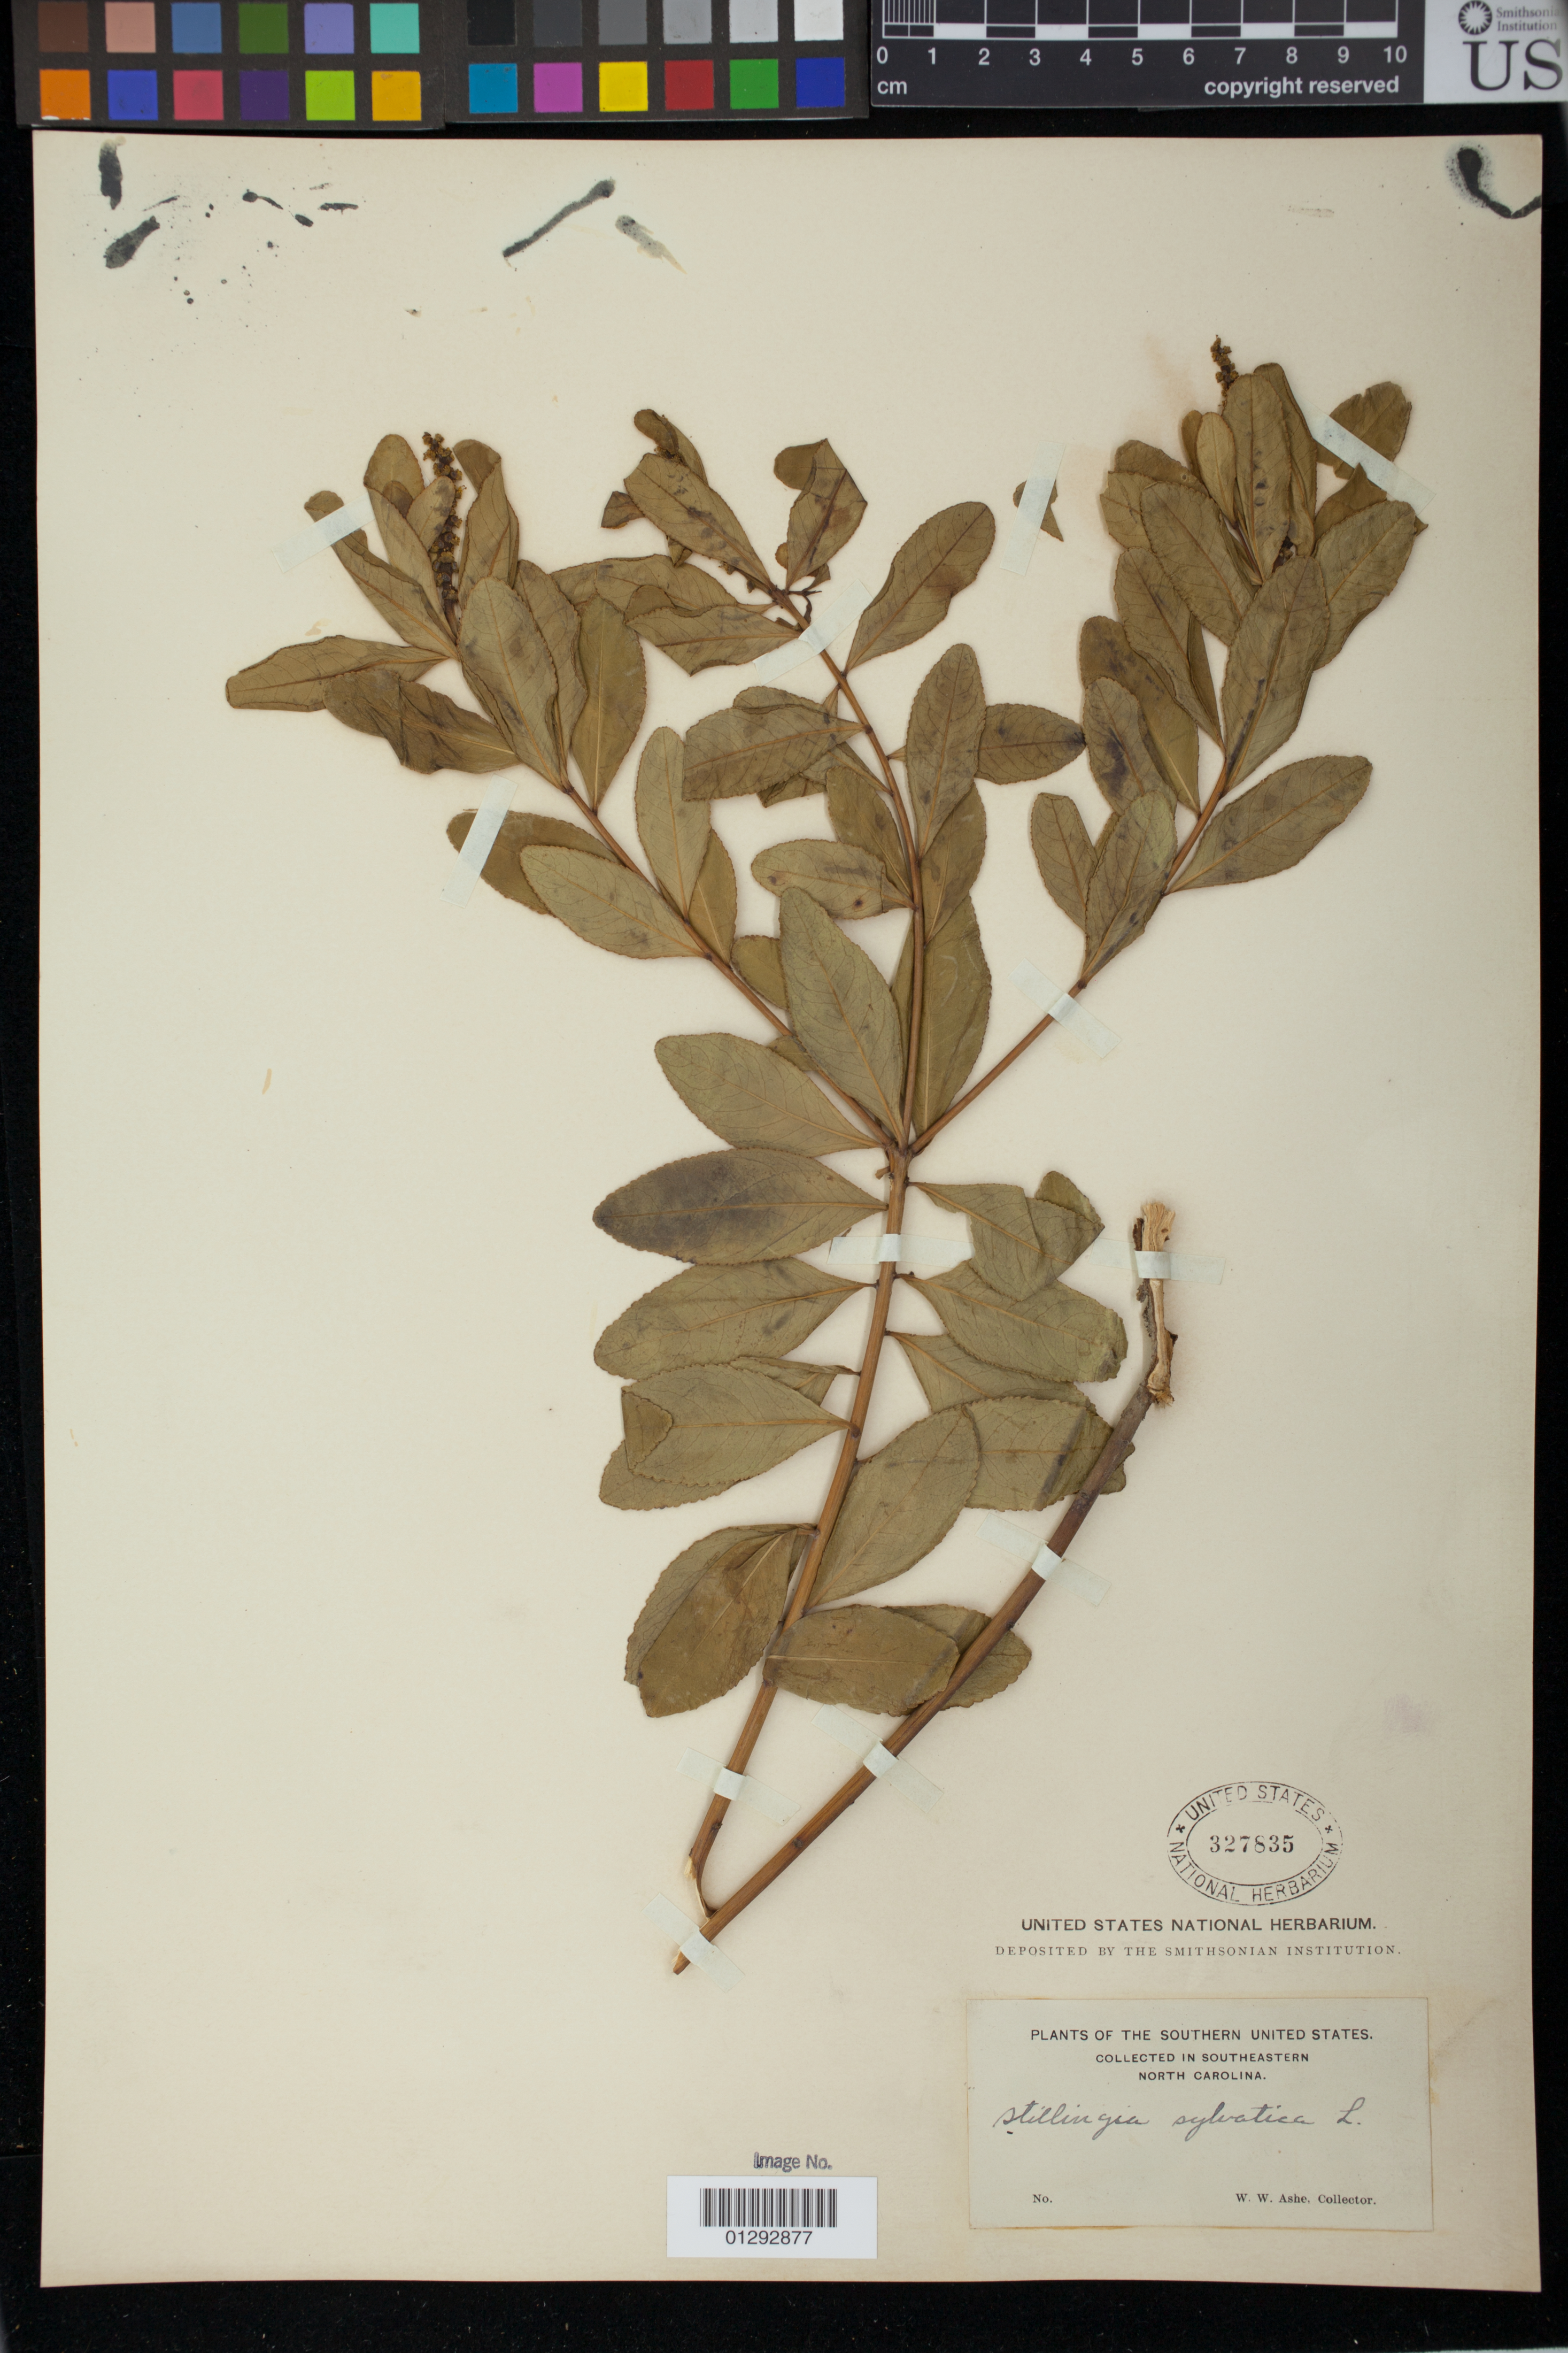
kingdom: Plantae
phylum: Tracheophyta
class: Magnoliopsida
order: Malpighiales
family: Euphorbiaceae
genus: Stillingia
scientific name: Stillingia sylvatica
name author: L.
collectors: W. W. Ashe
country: United States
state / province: North Carolina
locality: Southeastern North Carolina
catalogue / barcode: US 327835